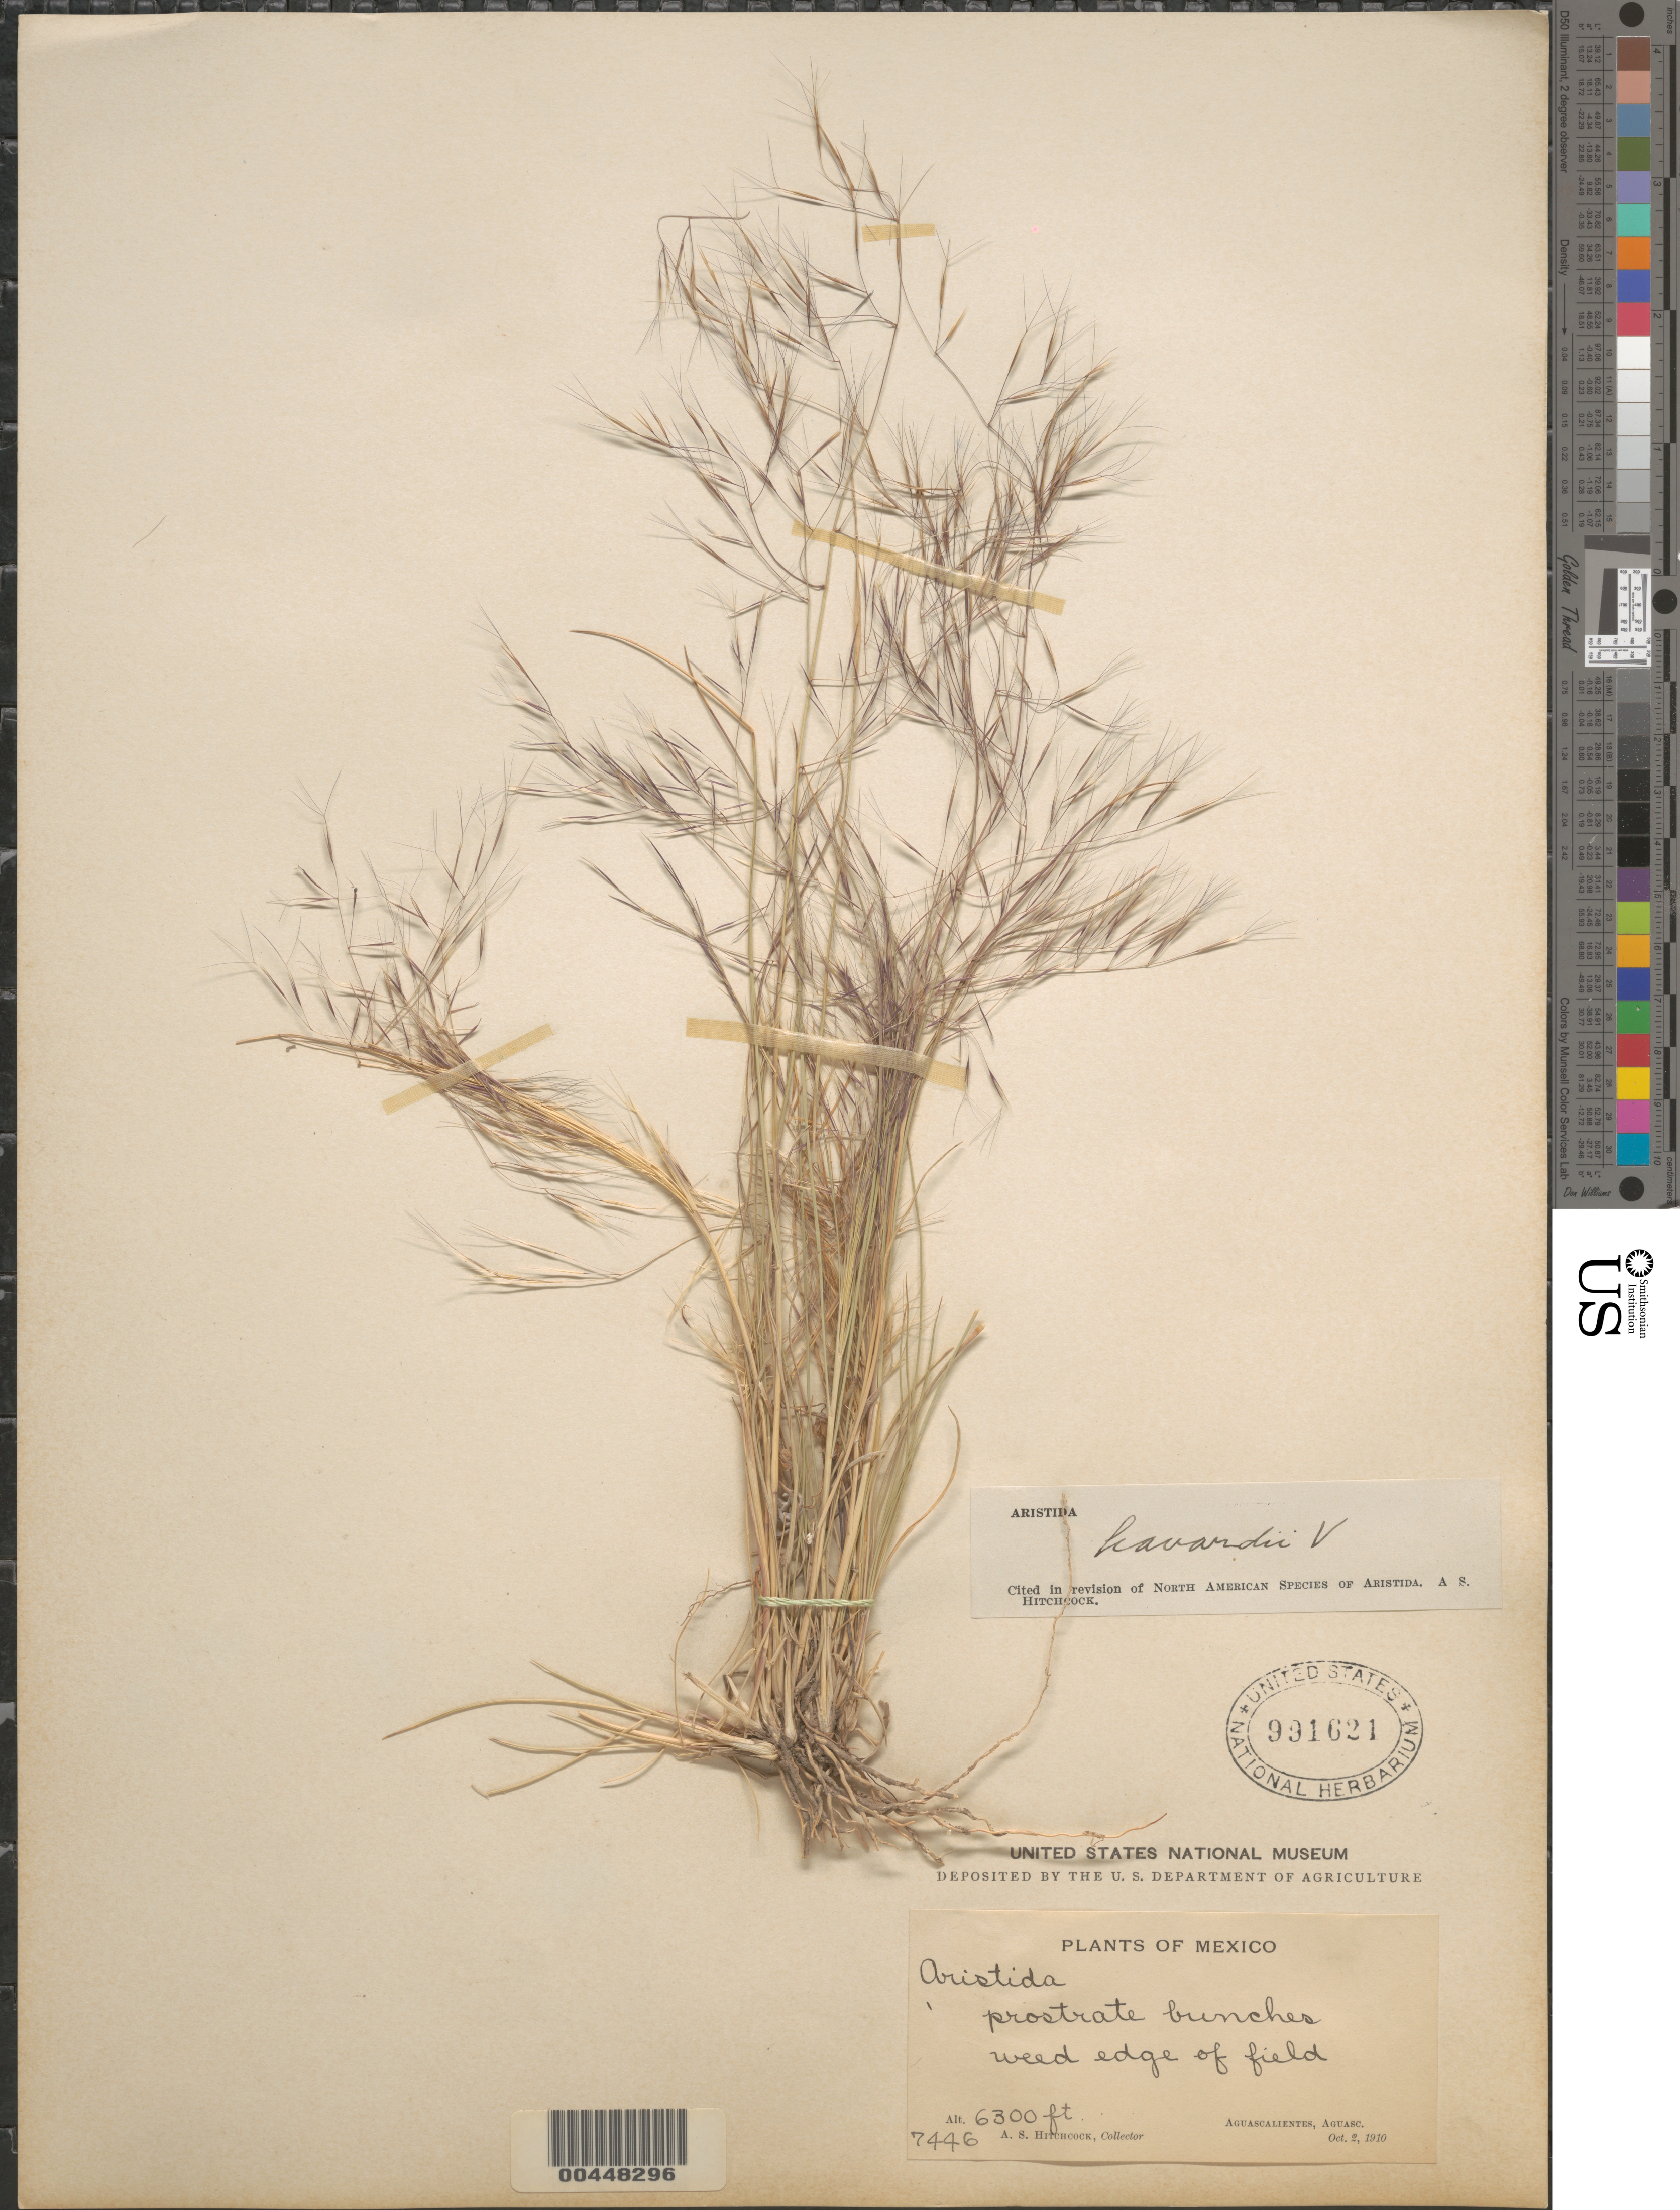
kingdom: Plantae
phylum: Tracheophyta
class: Liliopsida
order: Poales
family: Poaceae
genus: Aristida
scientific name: Aristida barbata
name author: E. Fourn.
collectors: A. S. Hitchcock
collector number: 7446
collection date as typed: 2 Oct 1910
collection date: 1910-10-02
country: Mexico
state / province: Aguascalientes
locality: Aguascalientes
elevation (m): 1920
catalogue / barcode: US 991621